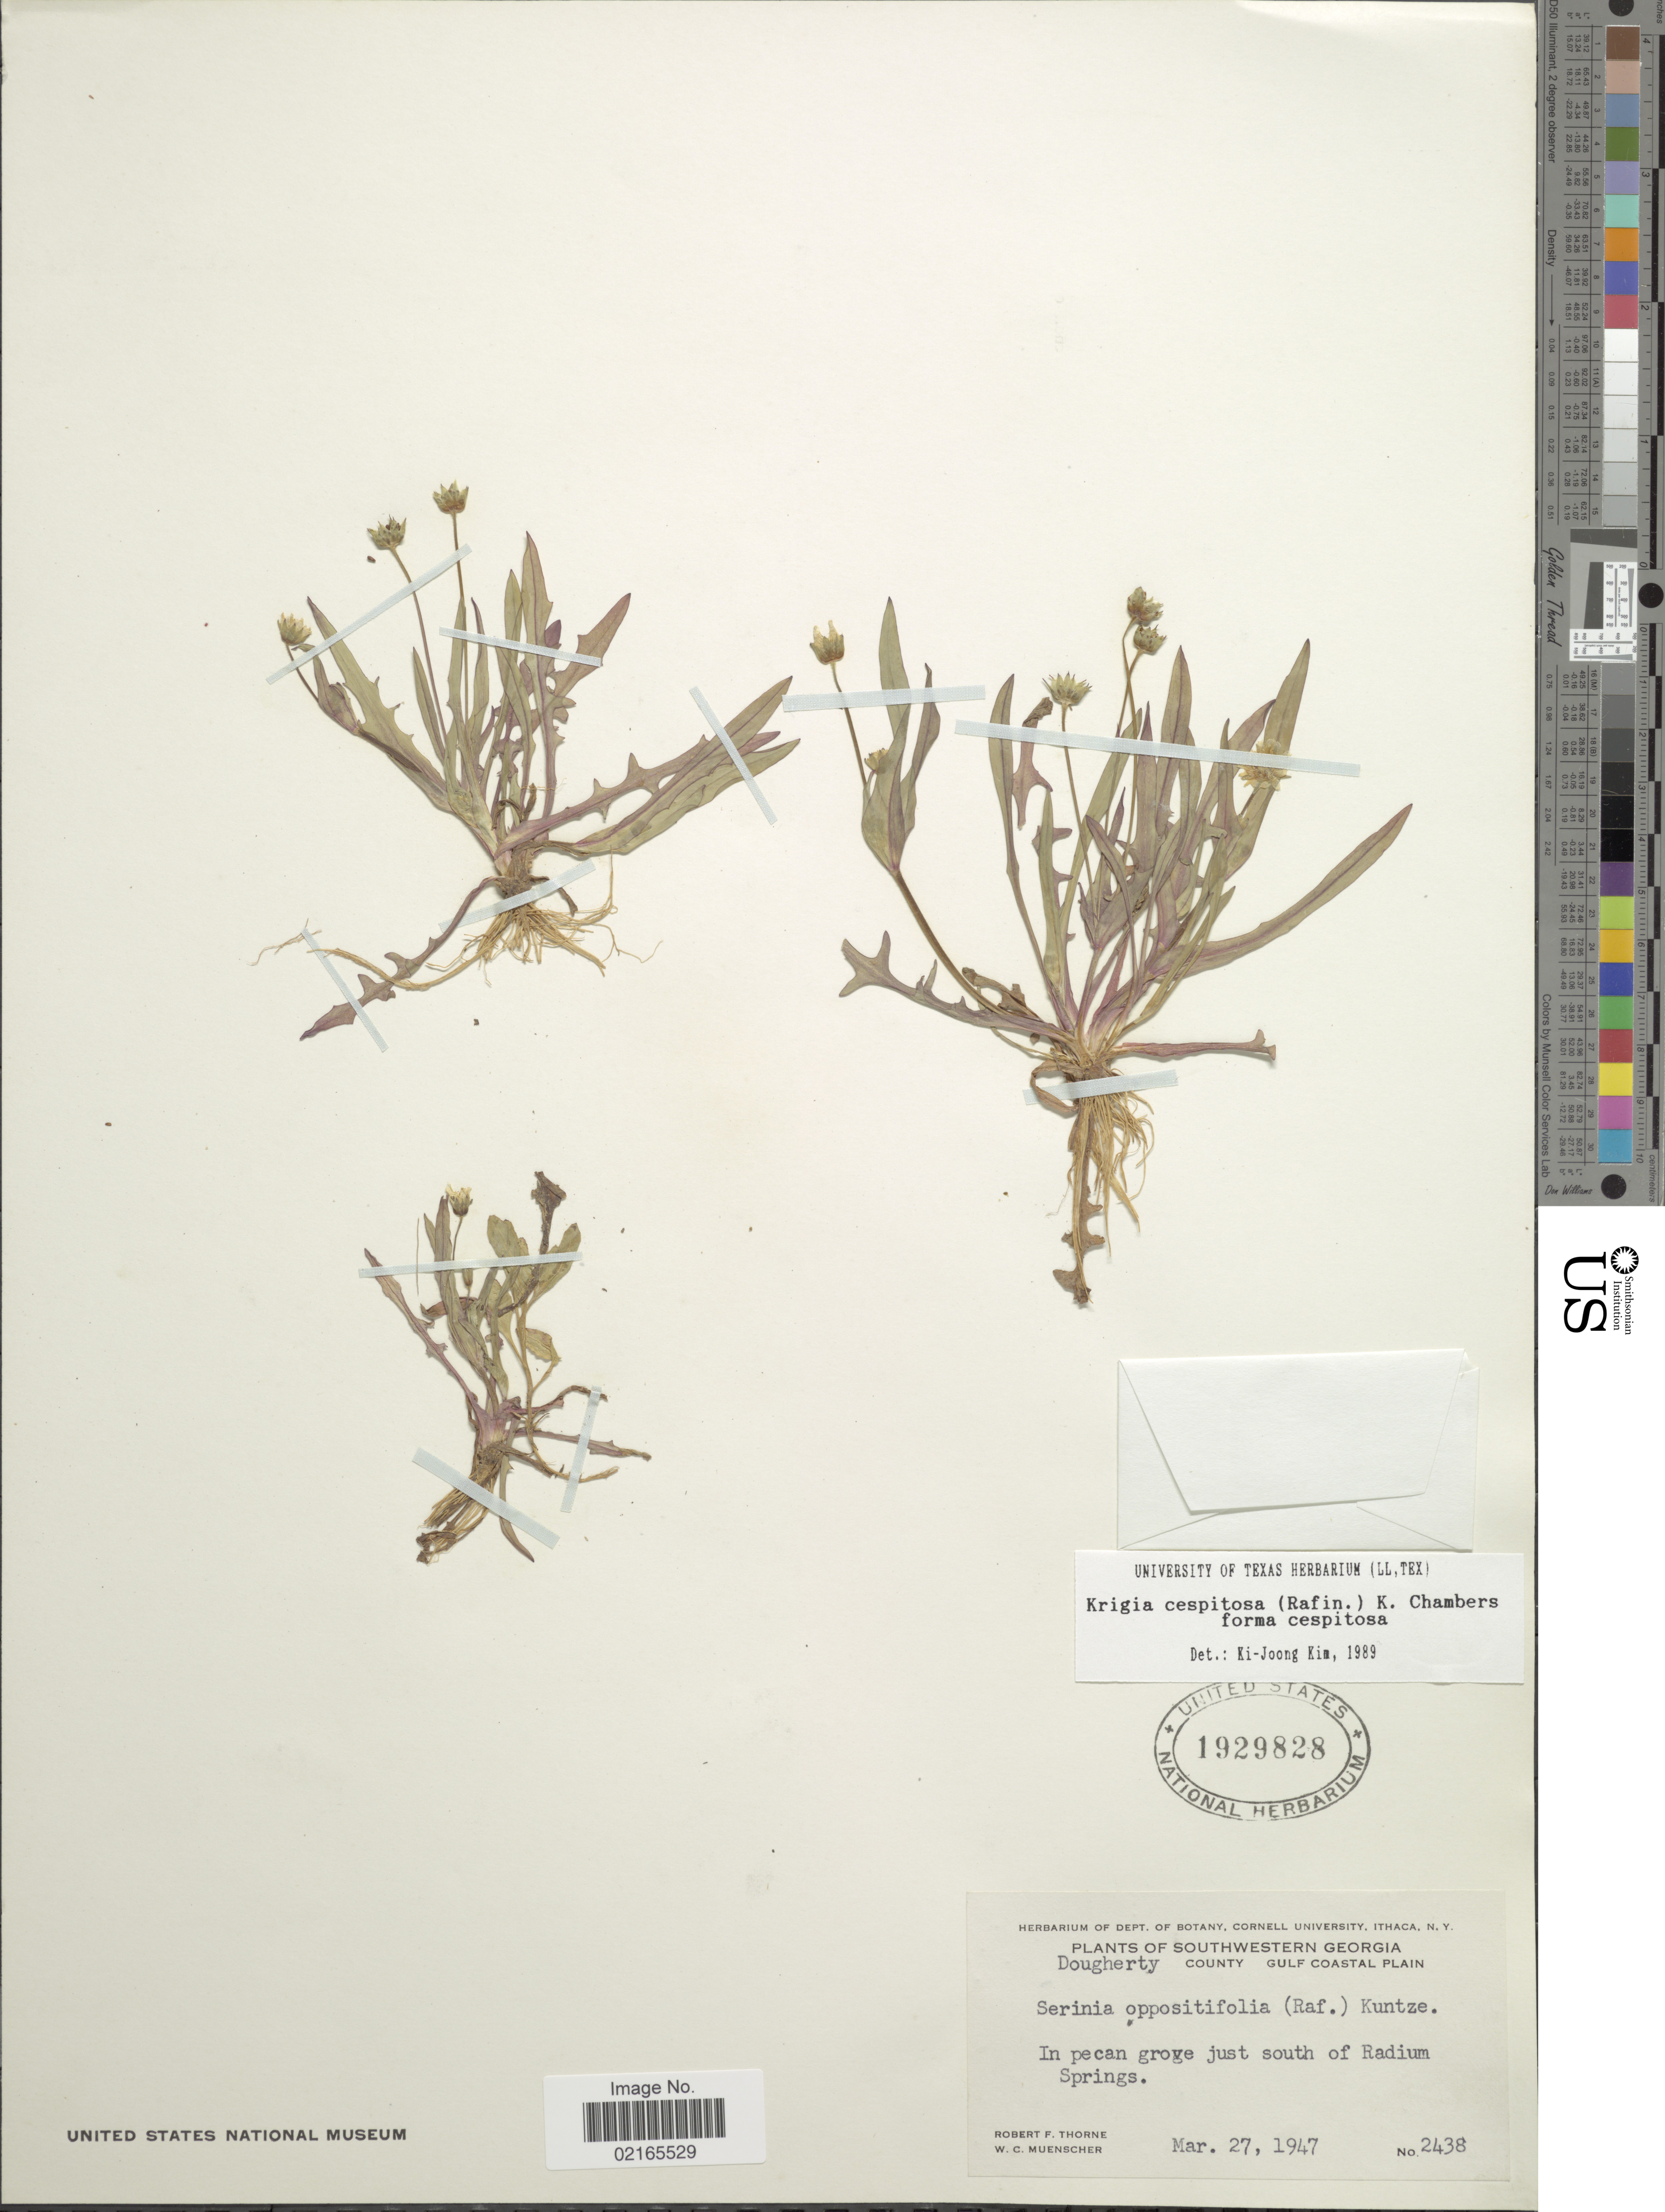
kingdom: Plantae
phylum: Tracheophyta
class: Magnoliopsida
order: Asterales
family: Asteraceae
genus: Krigia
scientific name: Krigia cespitosa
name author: (Raf.) K.L. Chambers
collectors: R. F. Thorne & W. Muenscher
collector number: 2438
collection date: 1947-03-27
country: United States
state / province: Georgia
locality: Southwestern Georgia, Dougherty County, Gulf Coastal Plain, in pecan grove just south of Radium Springs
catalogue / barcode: US 1929828